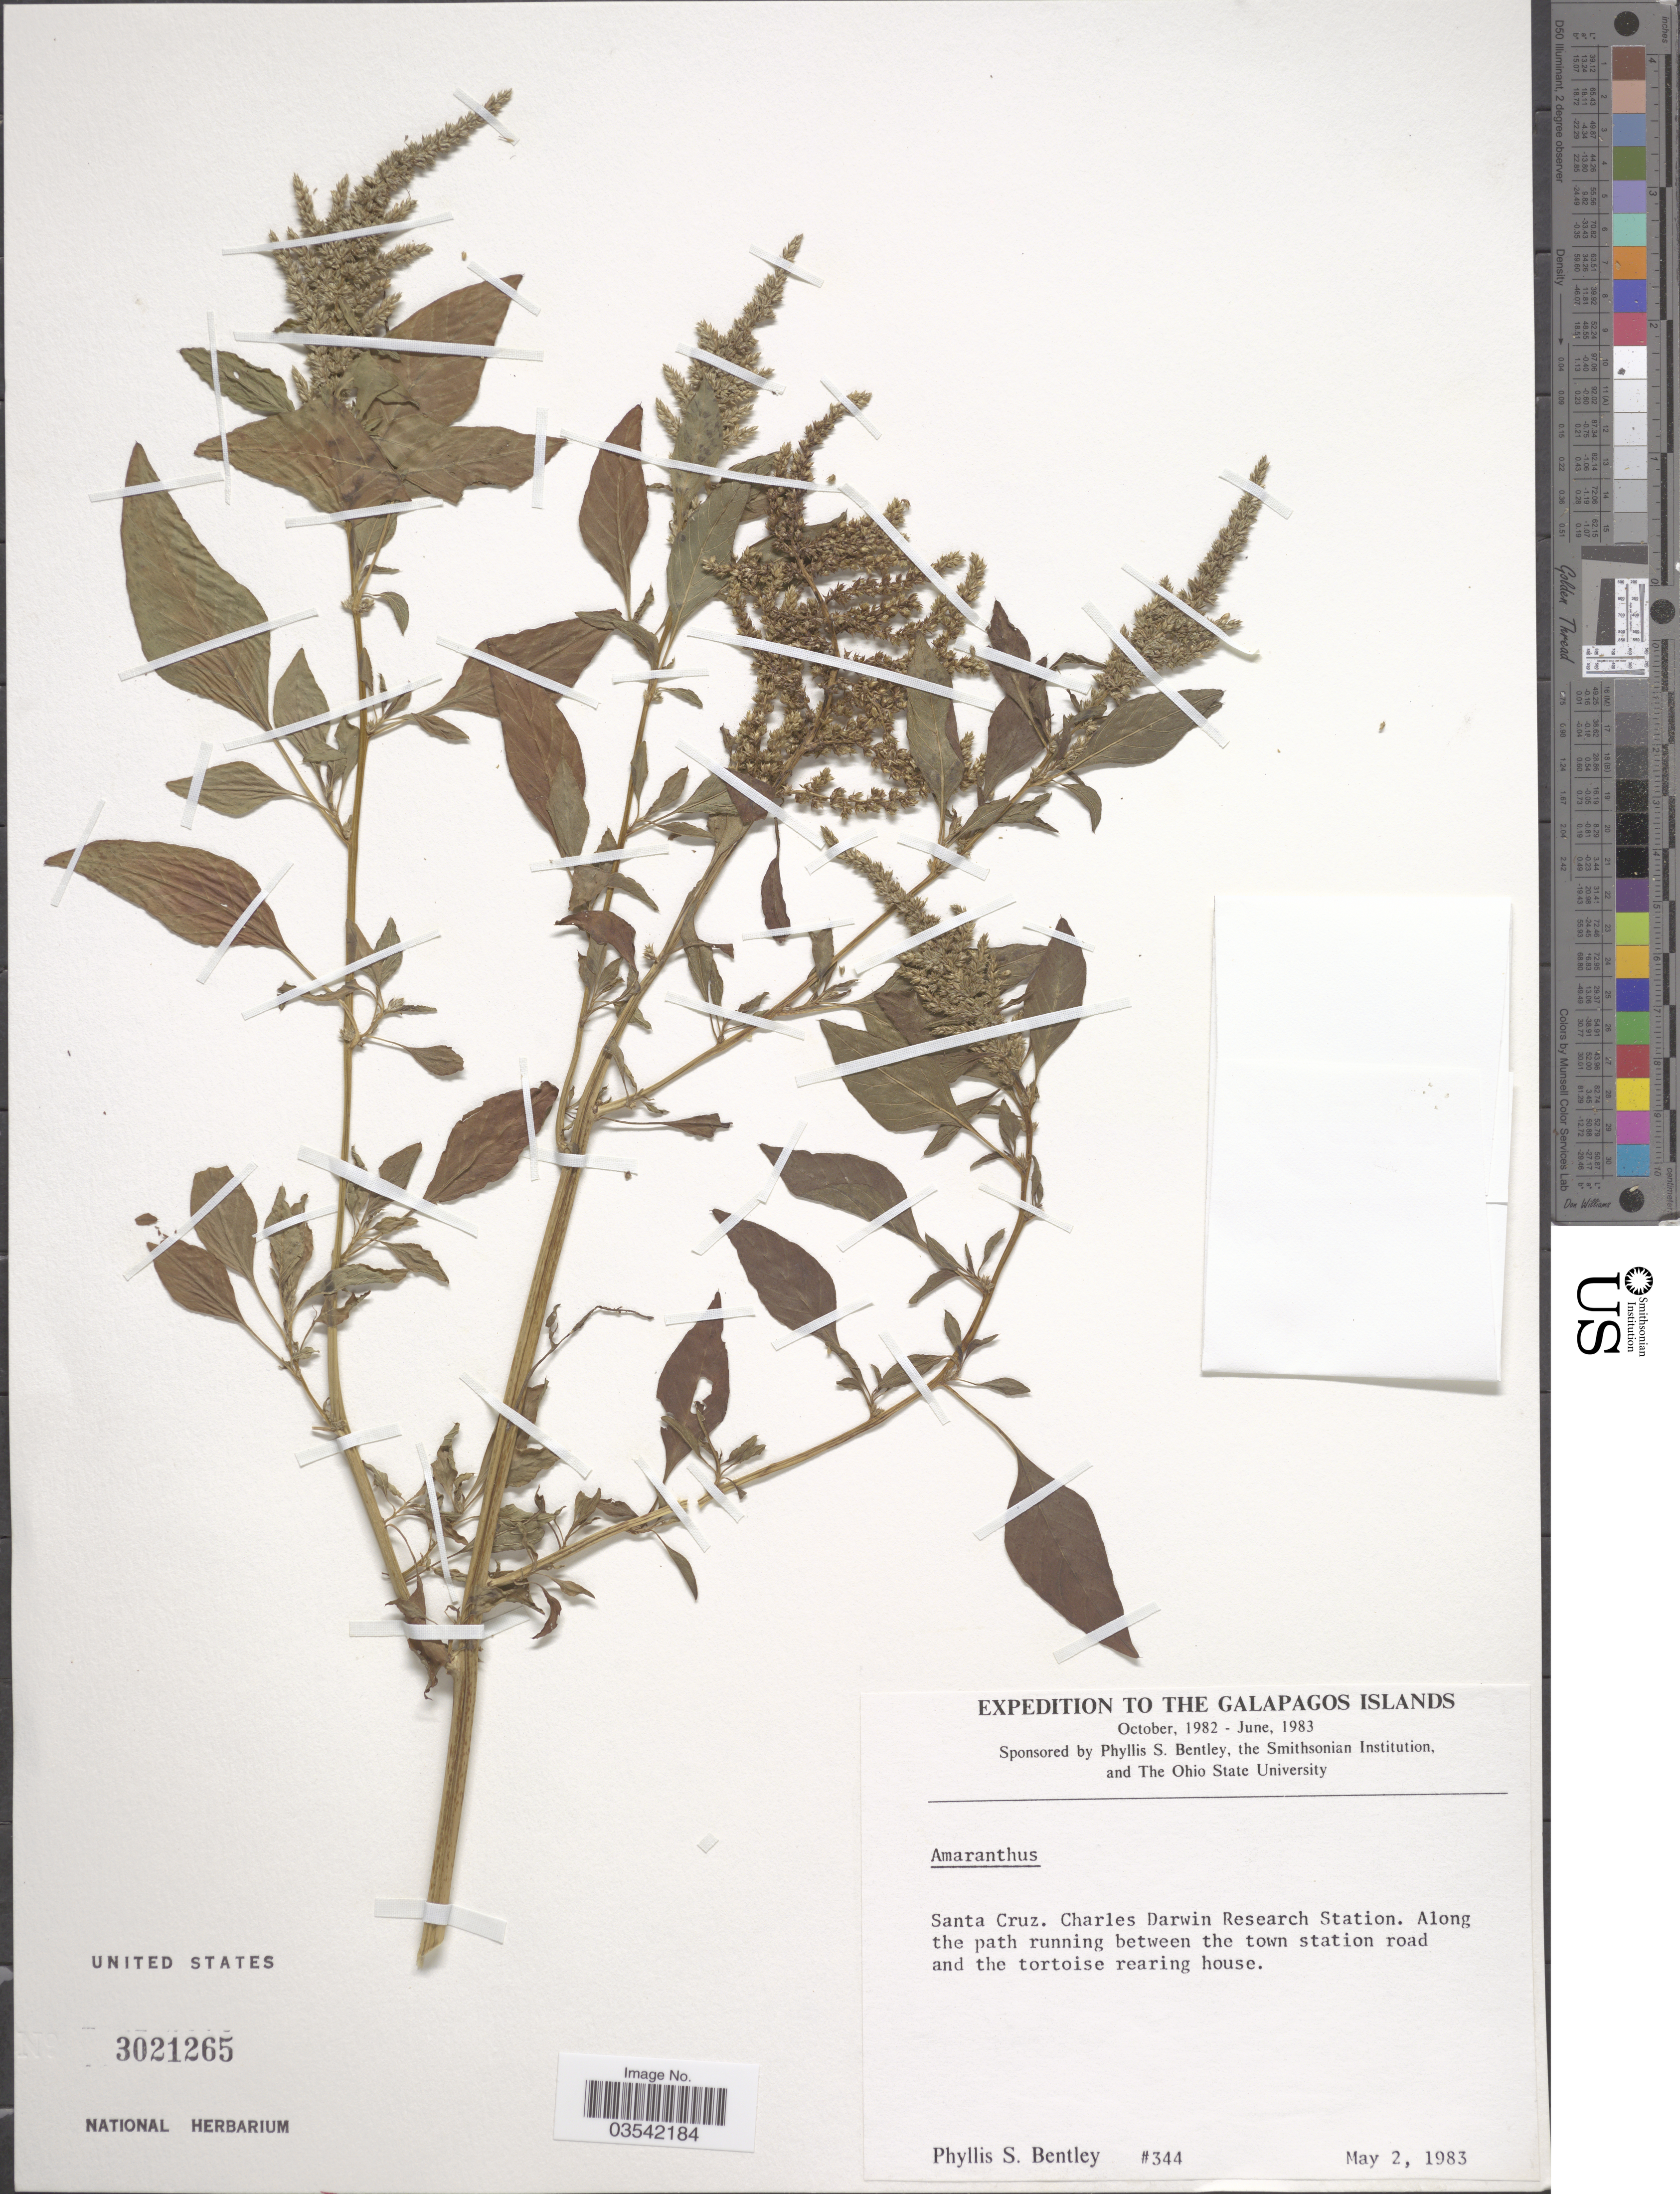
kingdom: Plantae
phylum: Tracheophyta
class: Magnoliopsida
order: Caryophyllales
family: Amaranthaceae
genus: Amaranthus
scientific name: Amaranthus sp.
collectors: P. S. Bentley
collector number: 344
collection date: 1983-05-02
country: Ecuador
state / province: Colón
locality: Galapagos Islands. Santa Cruz, Charles Darwin Research Station. Along the path running between the town station road and the tortoise rearing house.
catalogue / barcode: US 3021265